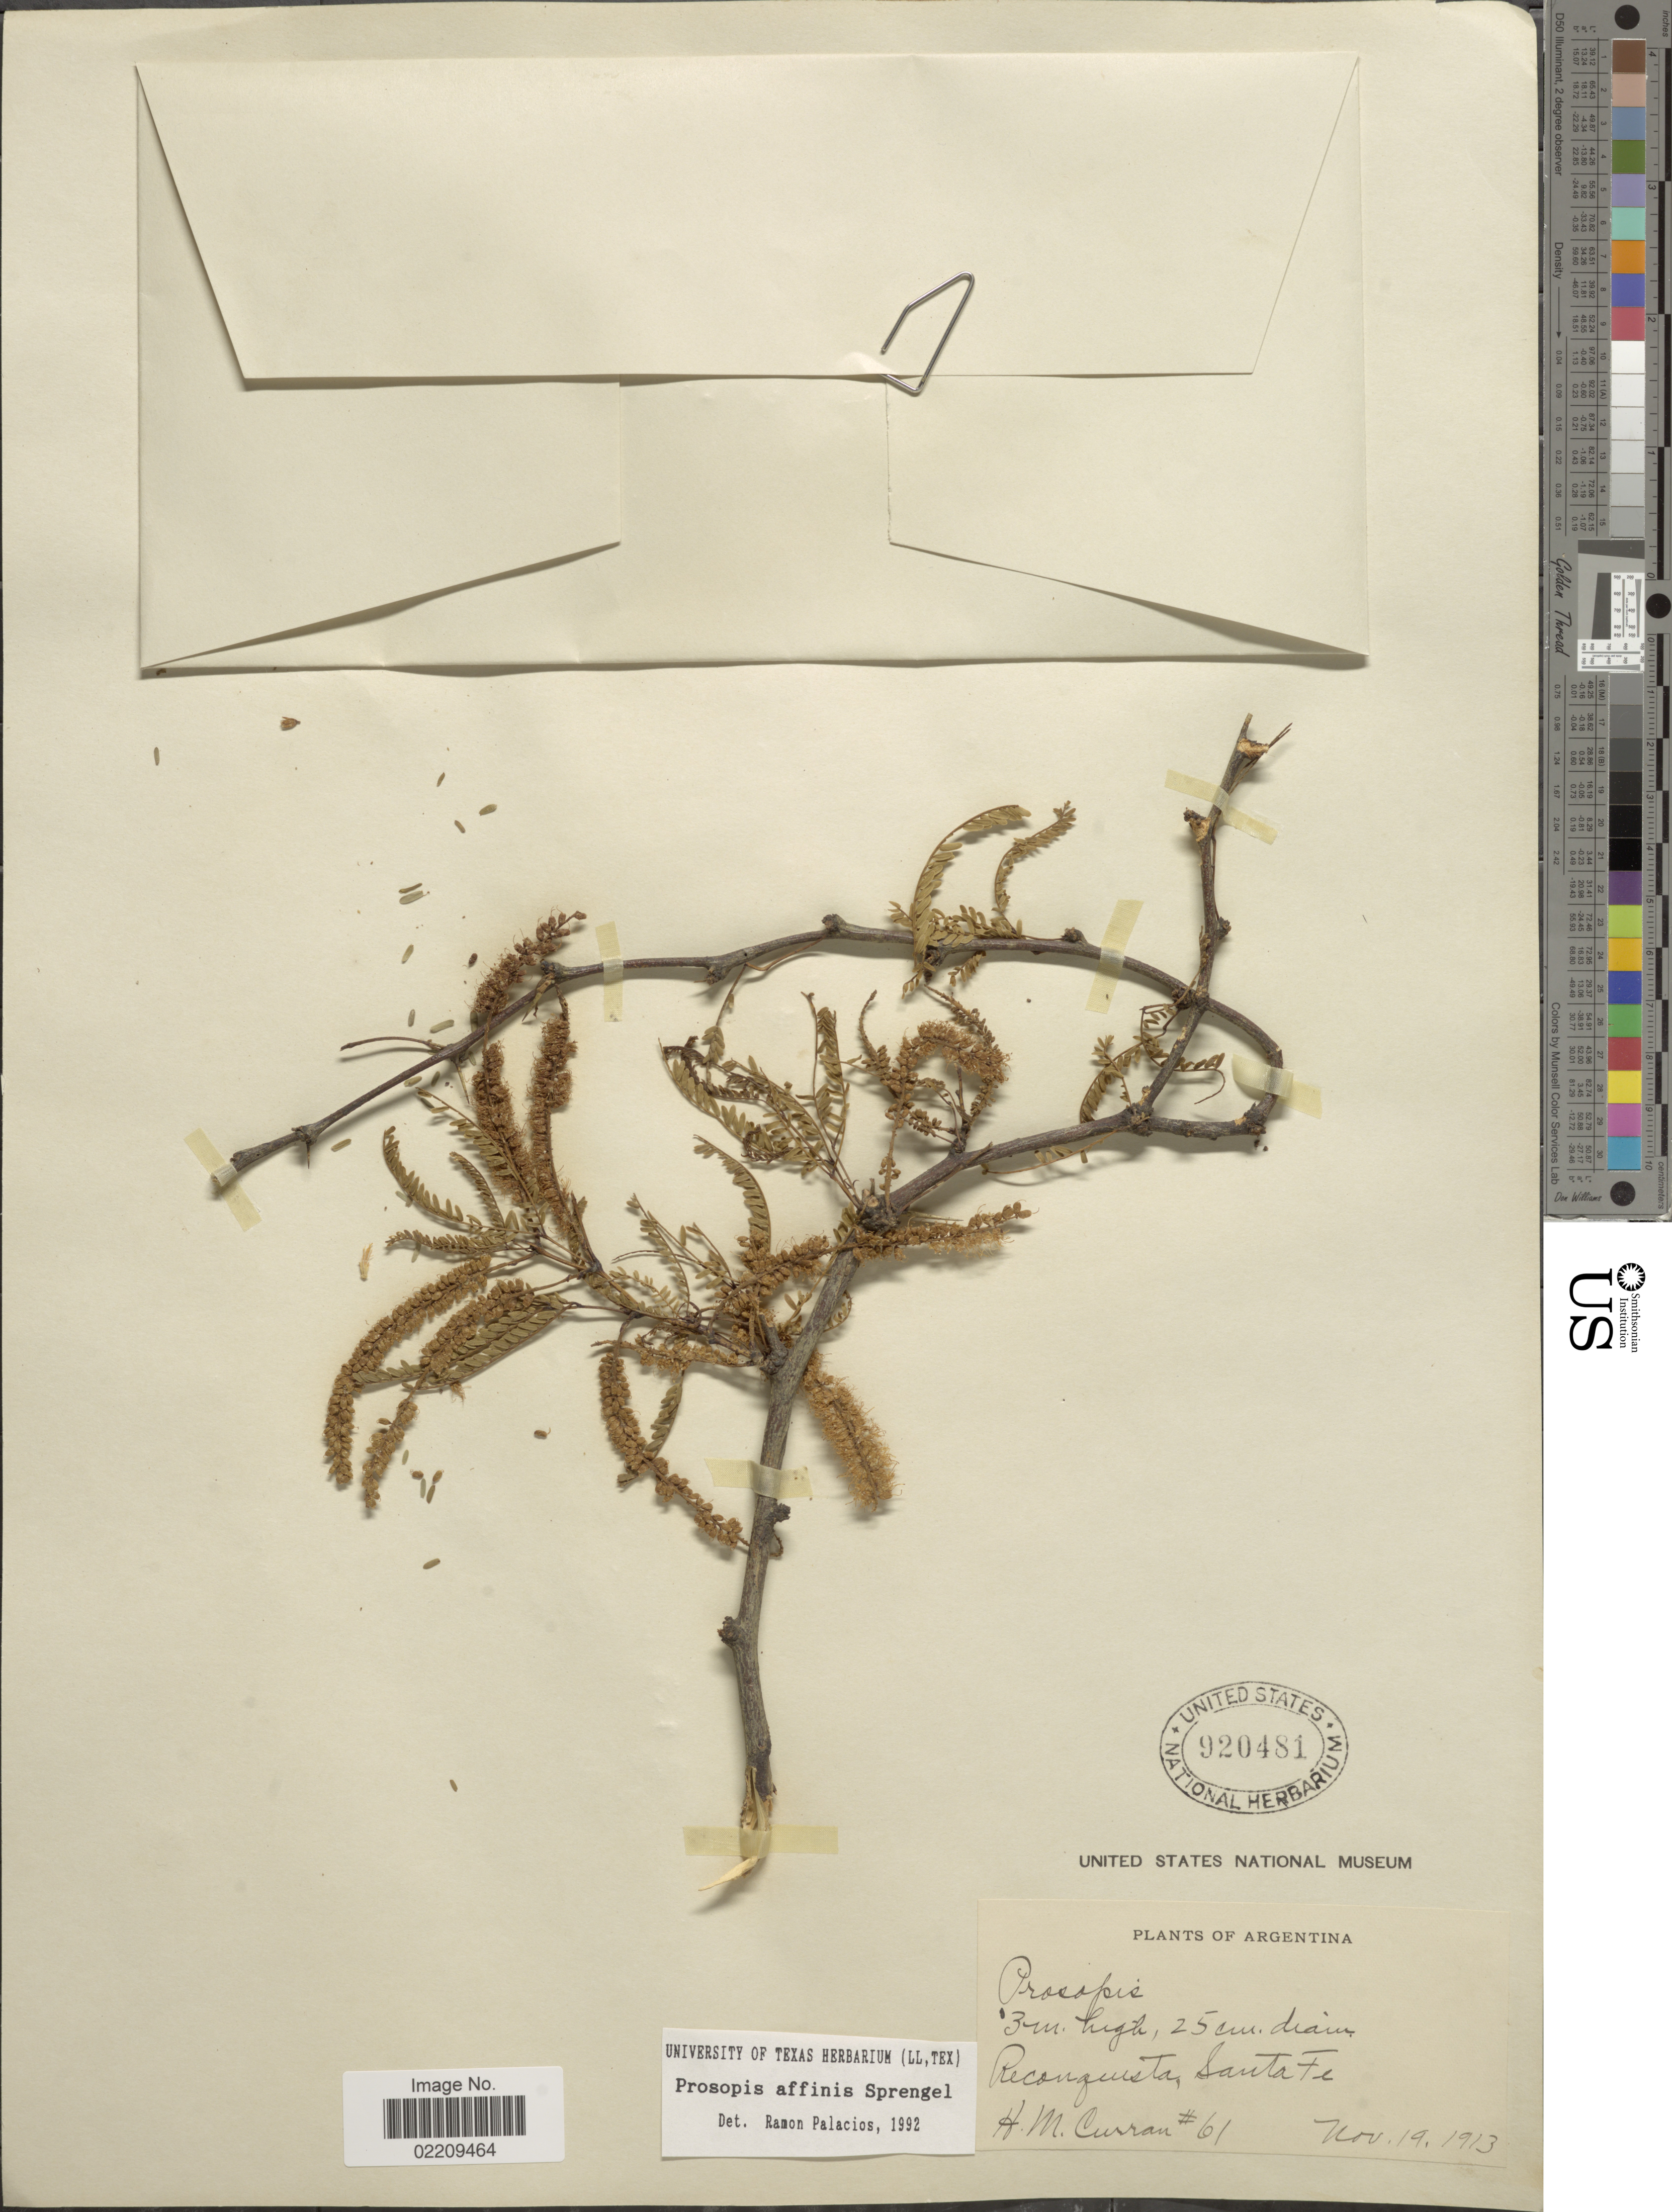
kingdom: Plantae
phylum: Tracheophyta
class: Magnoliopsida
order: Fabales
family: Fabaceae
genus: Neltuma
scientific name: Neltuma affinis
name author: (Spreng.) C. E. Hughes & G.P. Lewis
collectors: H. M. Curran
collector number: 61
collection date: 1913-11-19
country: Argentina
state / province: Santa Fe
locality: Reconquista.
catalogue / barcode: US 920481